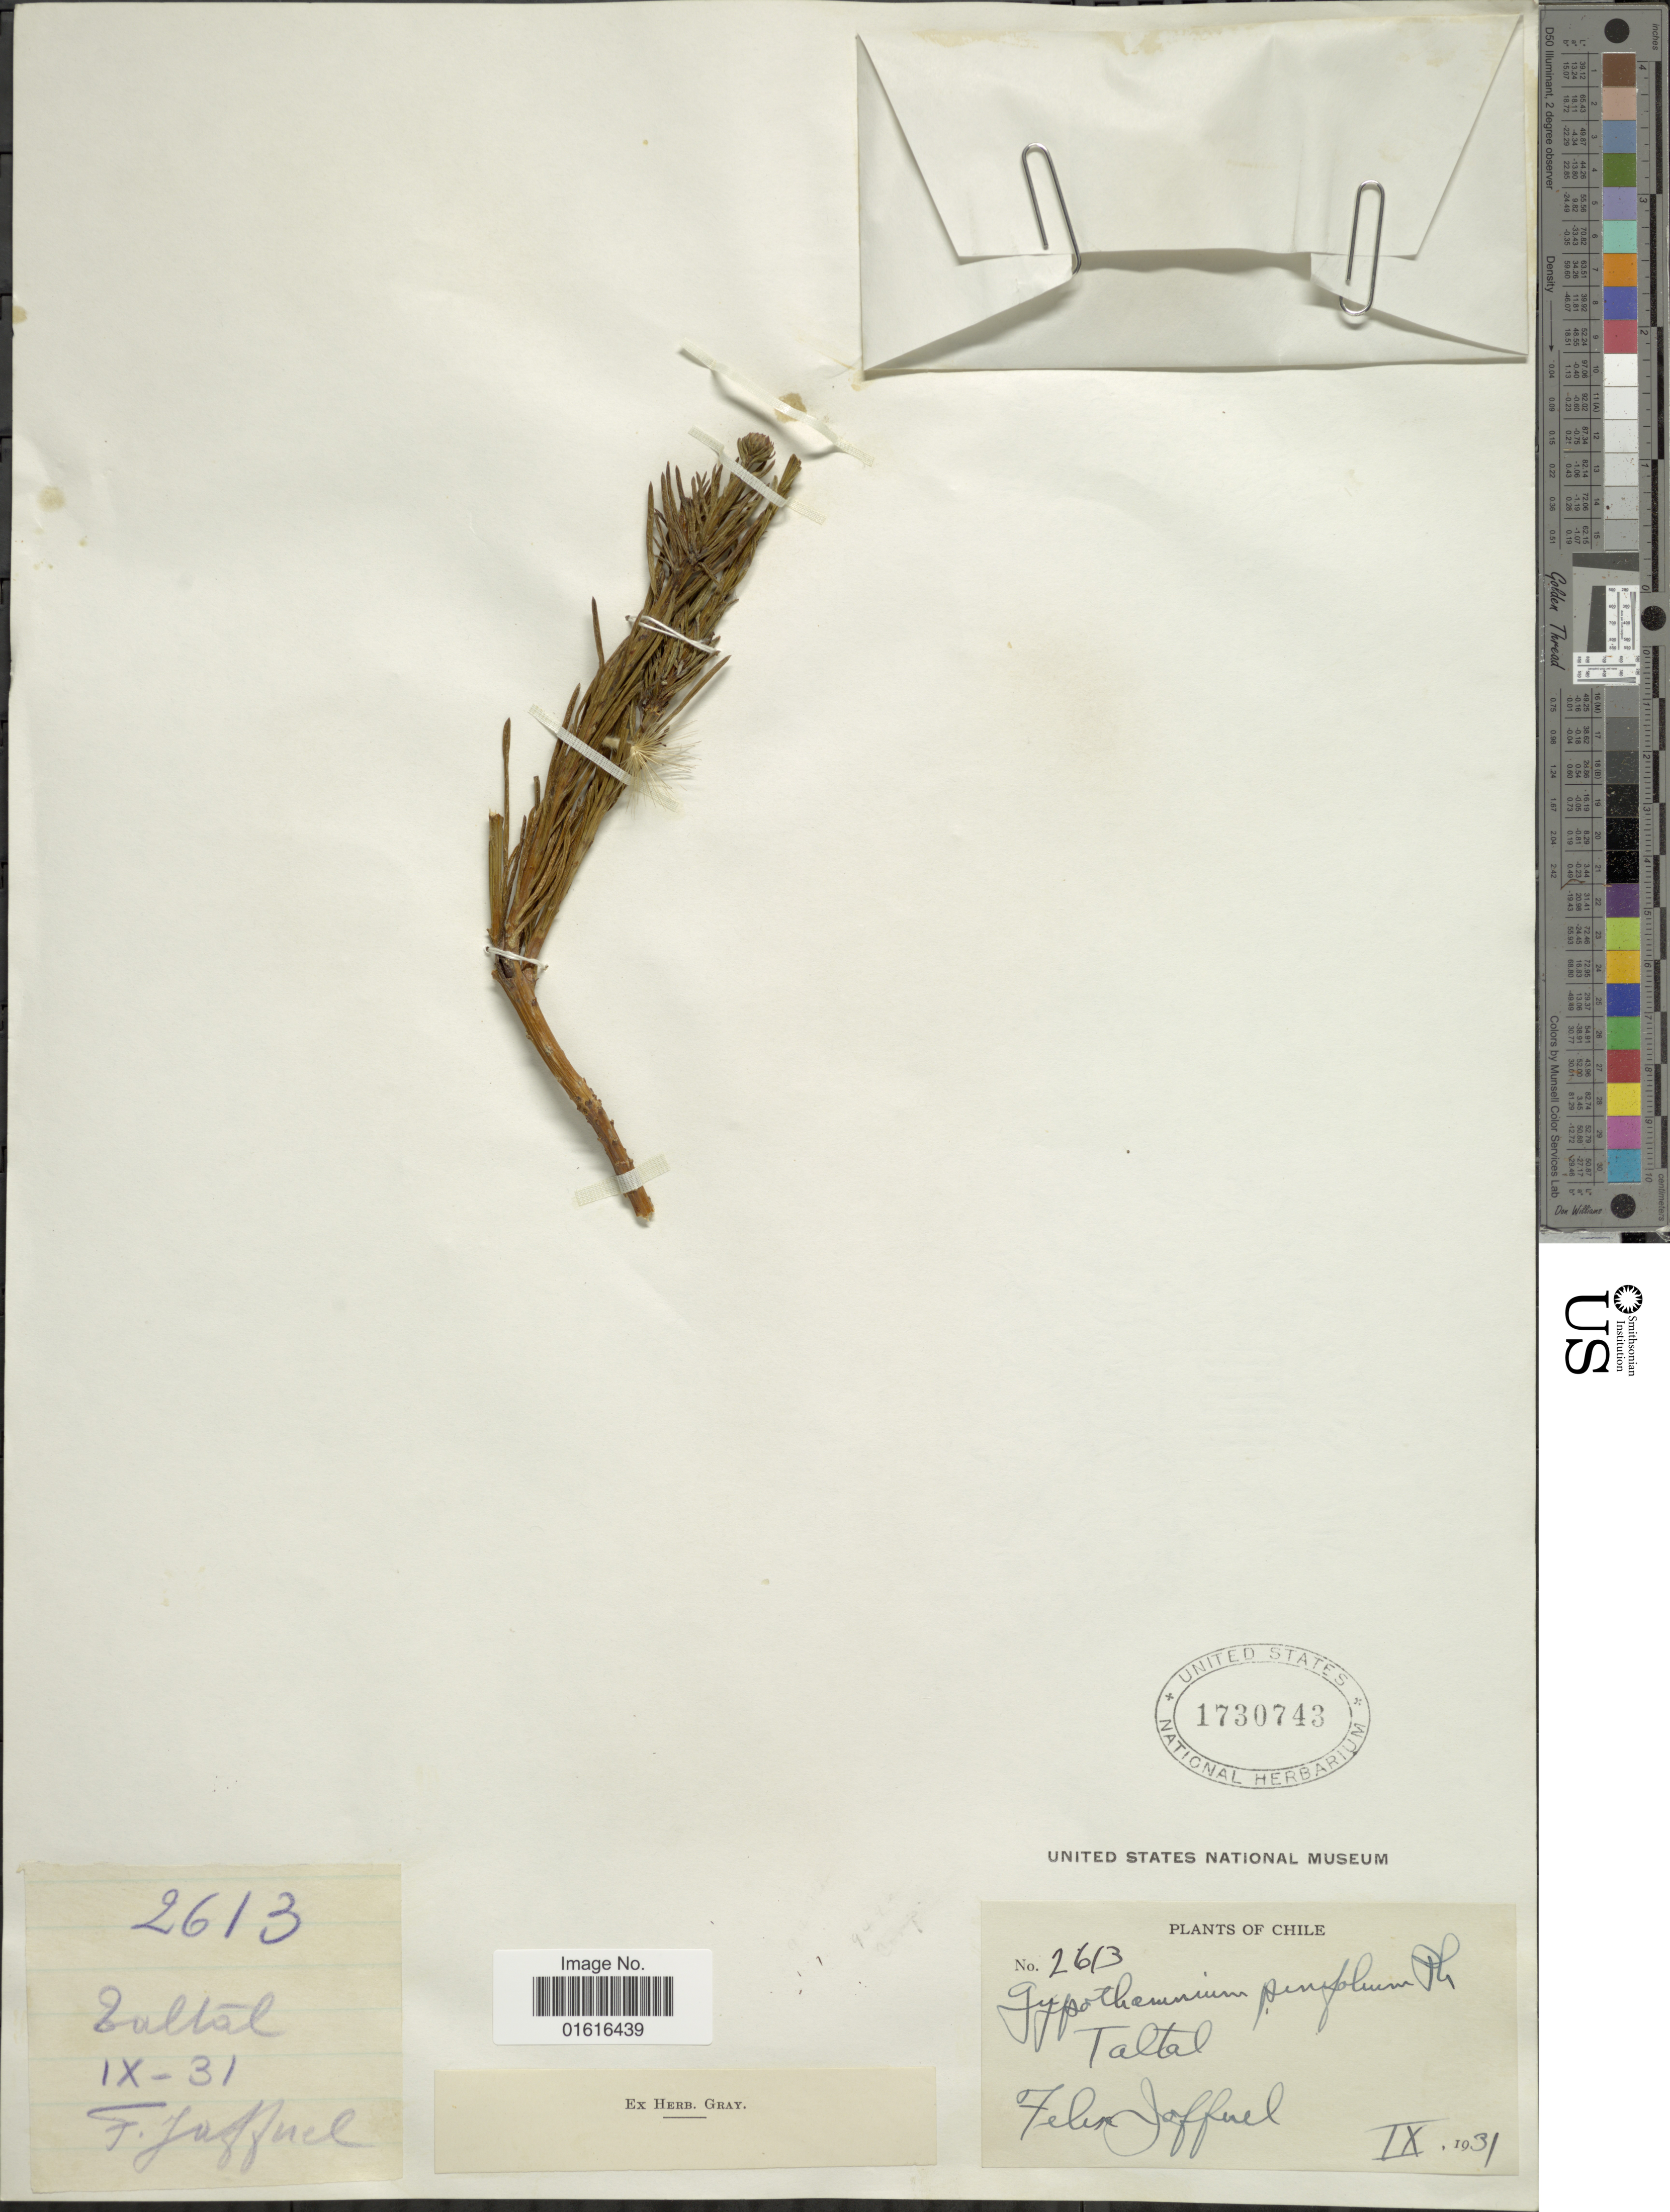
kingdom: Plantae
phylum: Tracheophyta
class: Magnoliopsida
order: Asterales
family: Asteraceae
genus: Gypothamnium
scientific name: Gypothamnium pinifolium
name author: Phil.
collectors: F. Jaffnel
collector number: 2613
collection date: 1931-09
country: Chile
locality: Taltal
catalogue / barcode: US 1730743